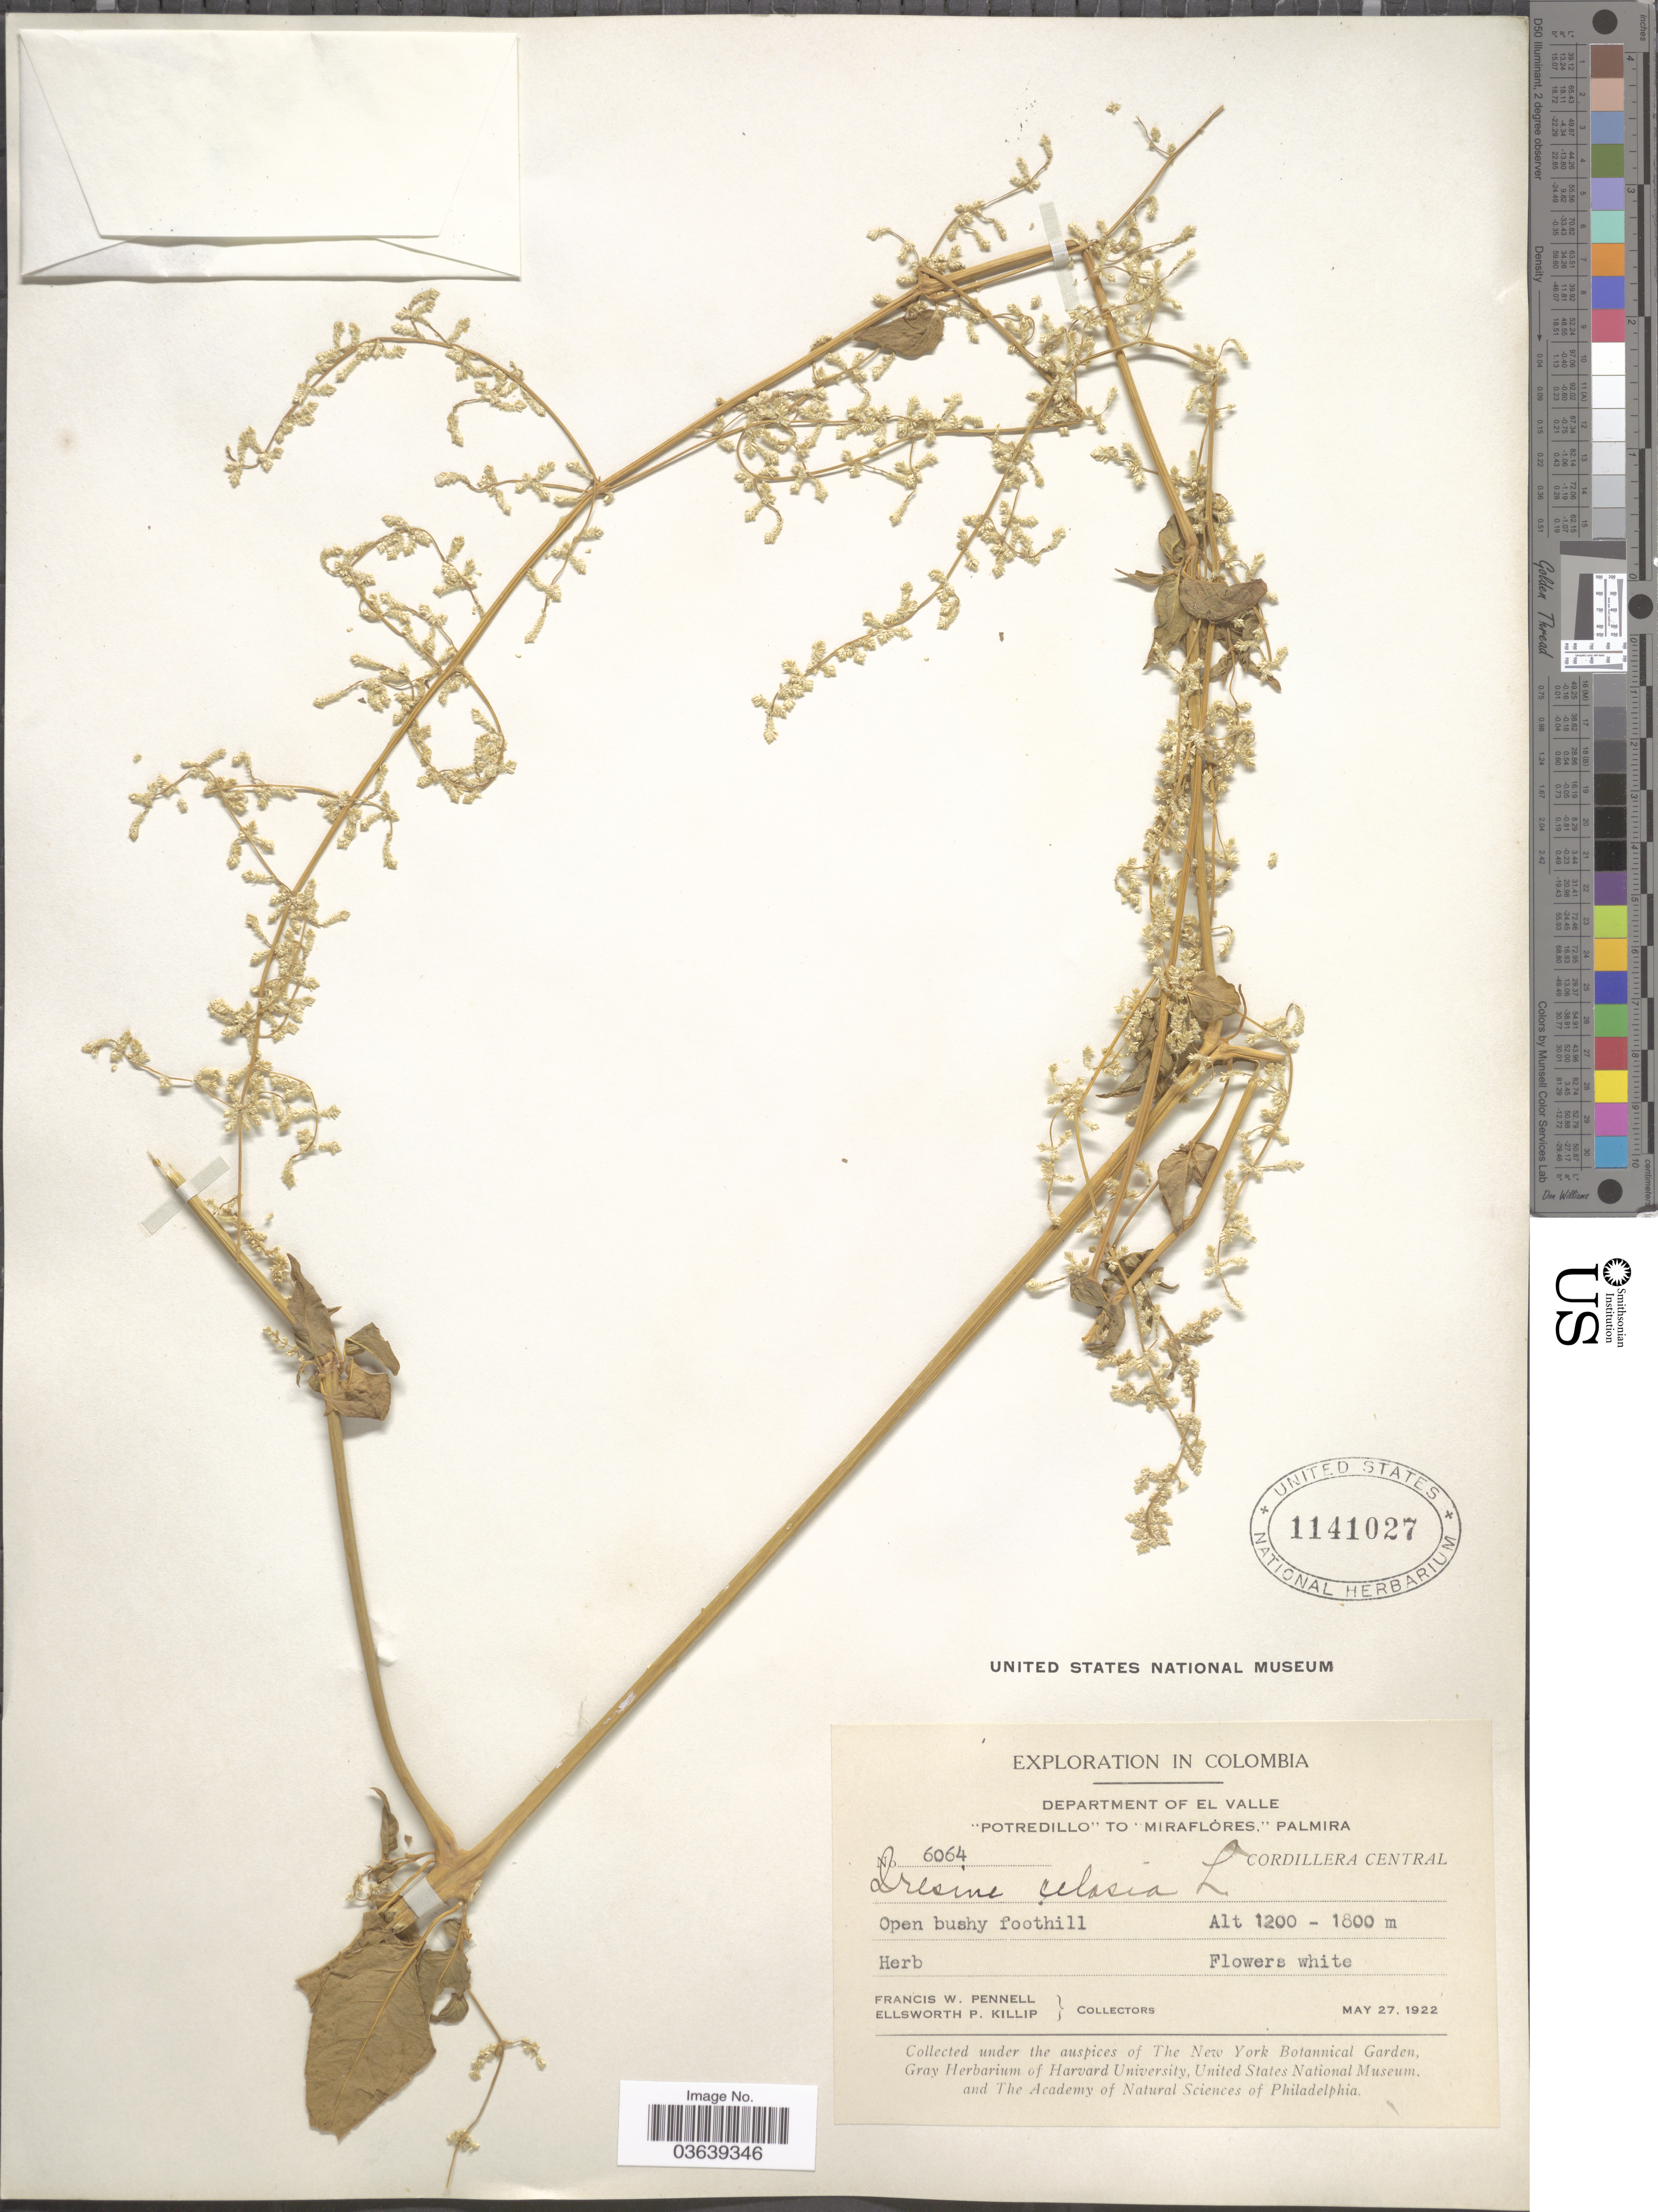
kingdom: Plantae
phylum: Tracheophyta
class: Magnoliopsida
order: Caryophyllales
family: Amaranthaceae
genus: Iresine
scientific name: Iresine celosia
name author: L.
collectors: F. W. Pennell & E. P. Killip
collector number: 6064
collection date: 1922-05-27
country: Colombia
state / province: Valle del Cauca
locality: Department of El Valle. "Potredillo" to "Miraflores," Palmira. Cordillera Central.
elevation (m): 1200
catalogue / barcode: US 1141027